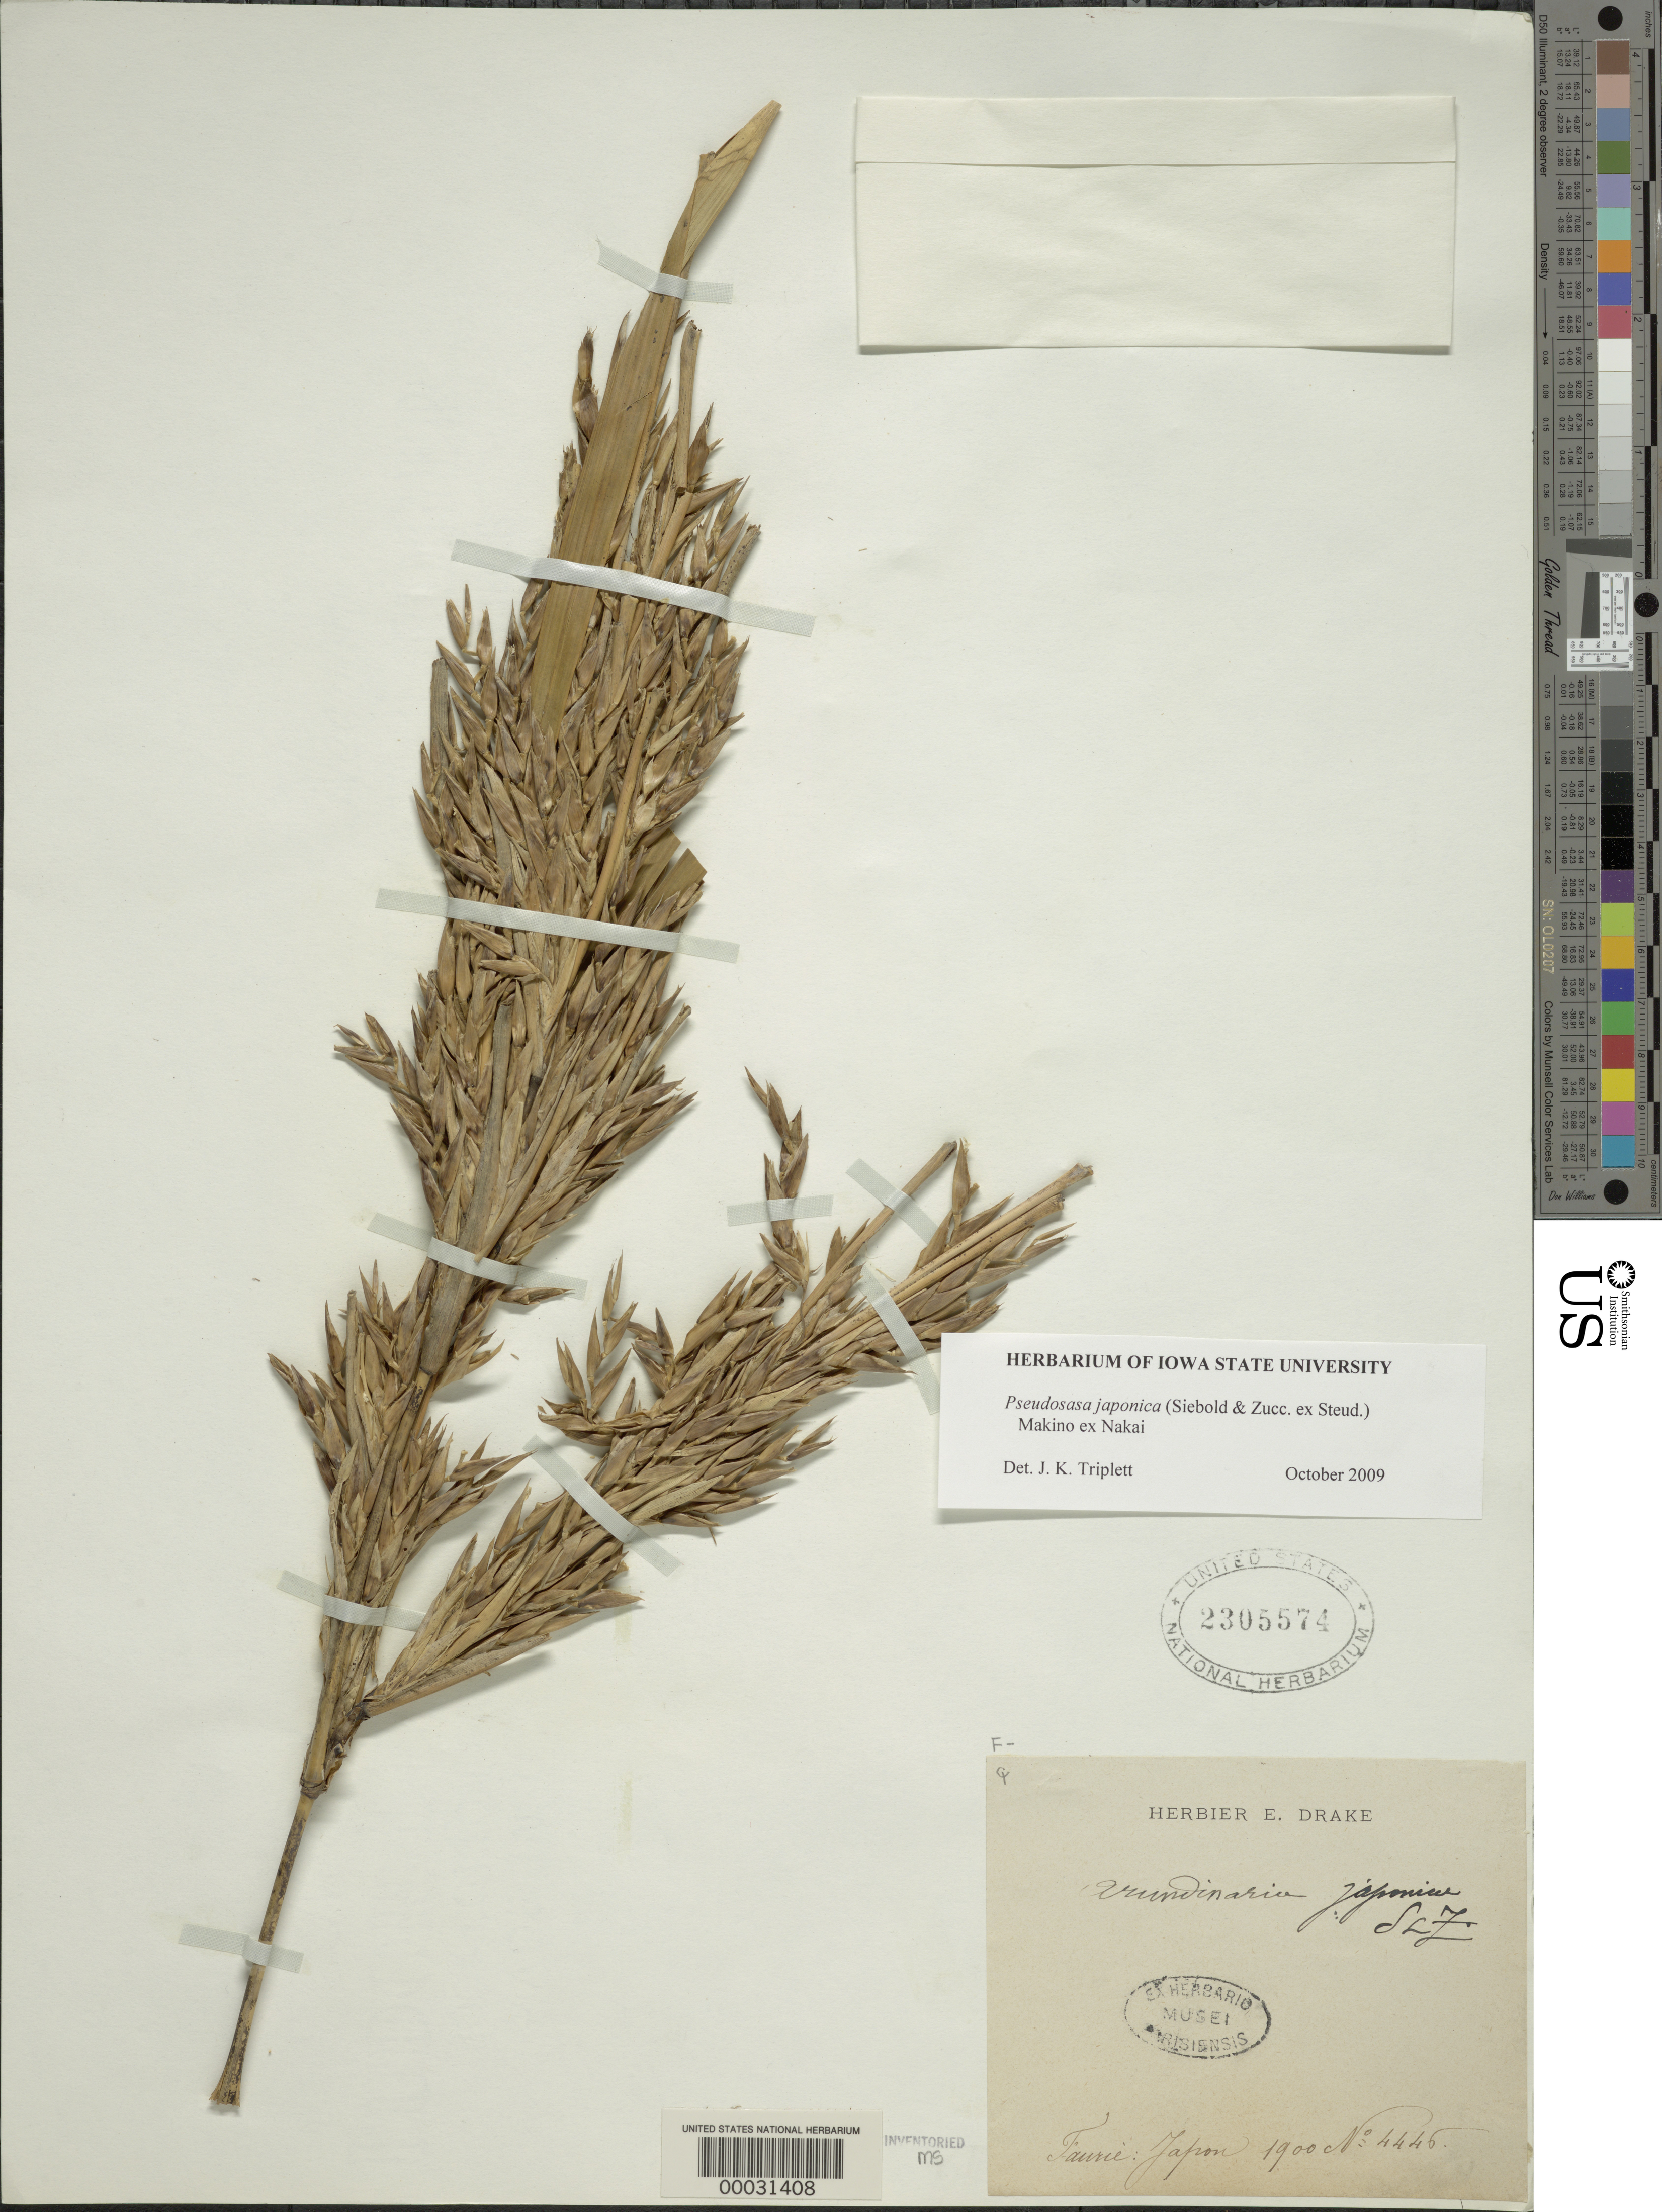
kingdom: Plantae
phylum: Tracheophyta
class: Liliopsida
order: Poales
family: Poaceae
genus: Pseudosasa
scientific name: Pseudosasa japonica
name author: (Siebold & Zucc. ex Steud.) Makino ex Nakai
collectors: -. Faurie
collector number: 4445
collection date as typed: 1900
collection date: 1900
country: Japan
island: Honshu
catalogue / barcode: US 2305574